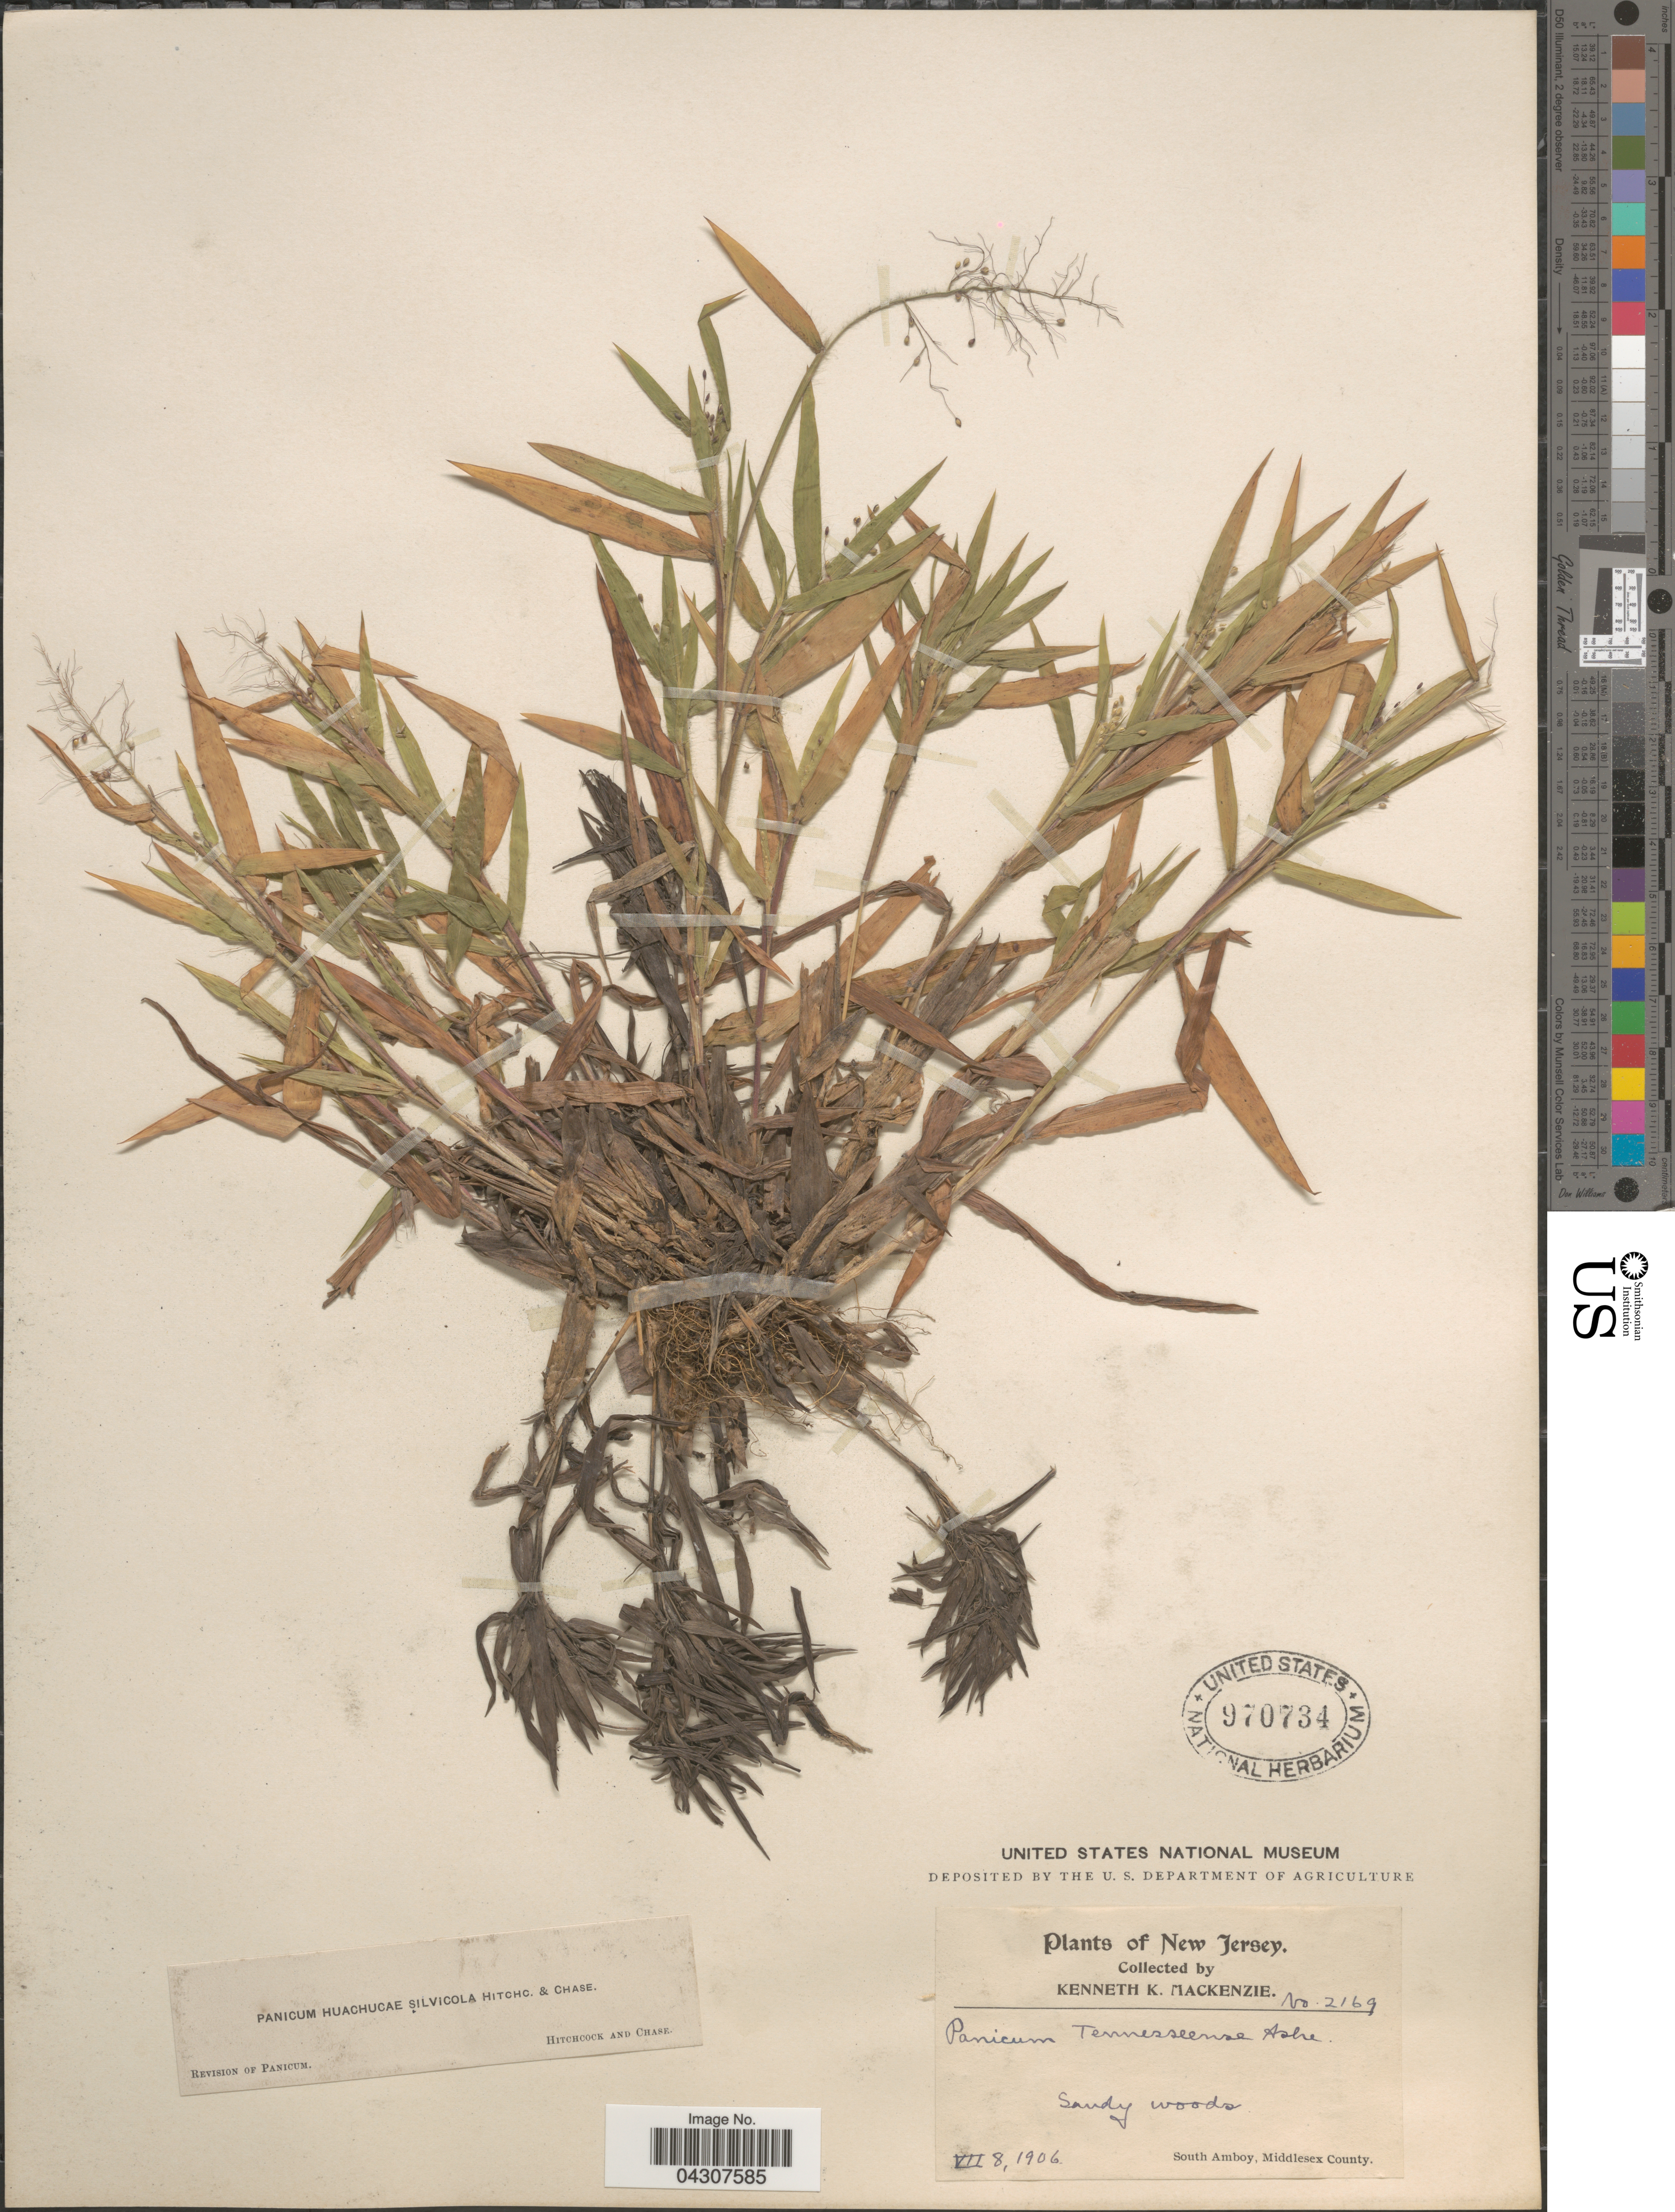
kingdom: Plantae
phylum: Tracheophyta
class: Liliopsida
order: Poales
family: Poaceae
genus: Dichanthelium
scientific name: Dichanthelium acuminatum var. acuminatum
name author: (Sw.) Gould & C.A. Clark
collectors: K. K. Mackenzie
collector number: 2169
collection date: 1906-07-08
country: United States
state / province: New Jersey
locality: Sandy woods. South Amboy, Middlesex County.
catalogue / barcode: US 970734